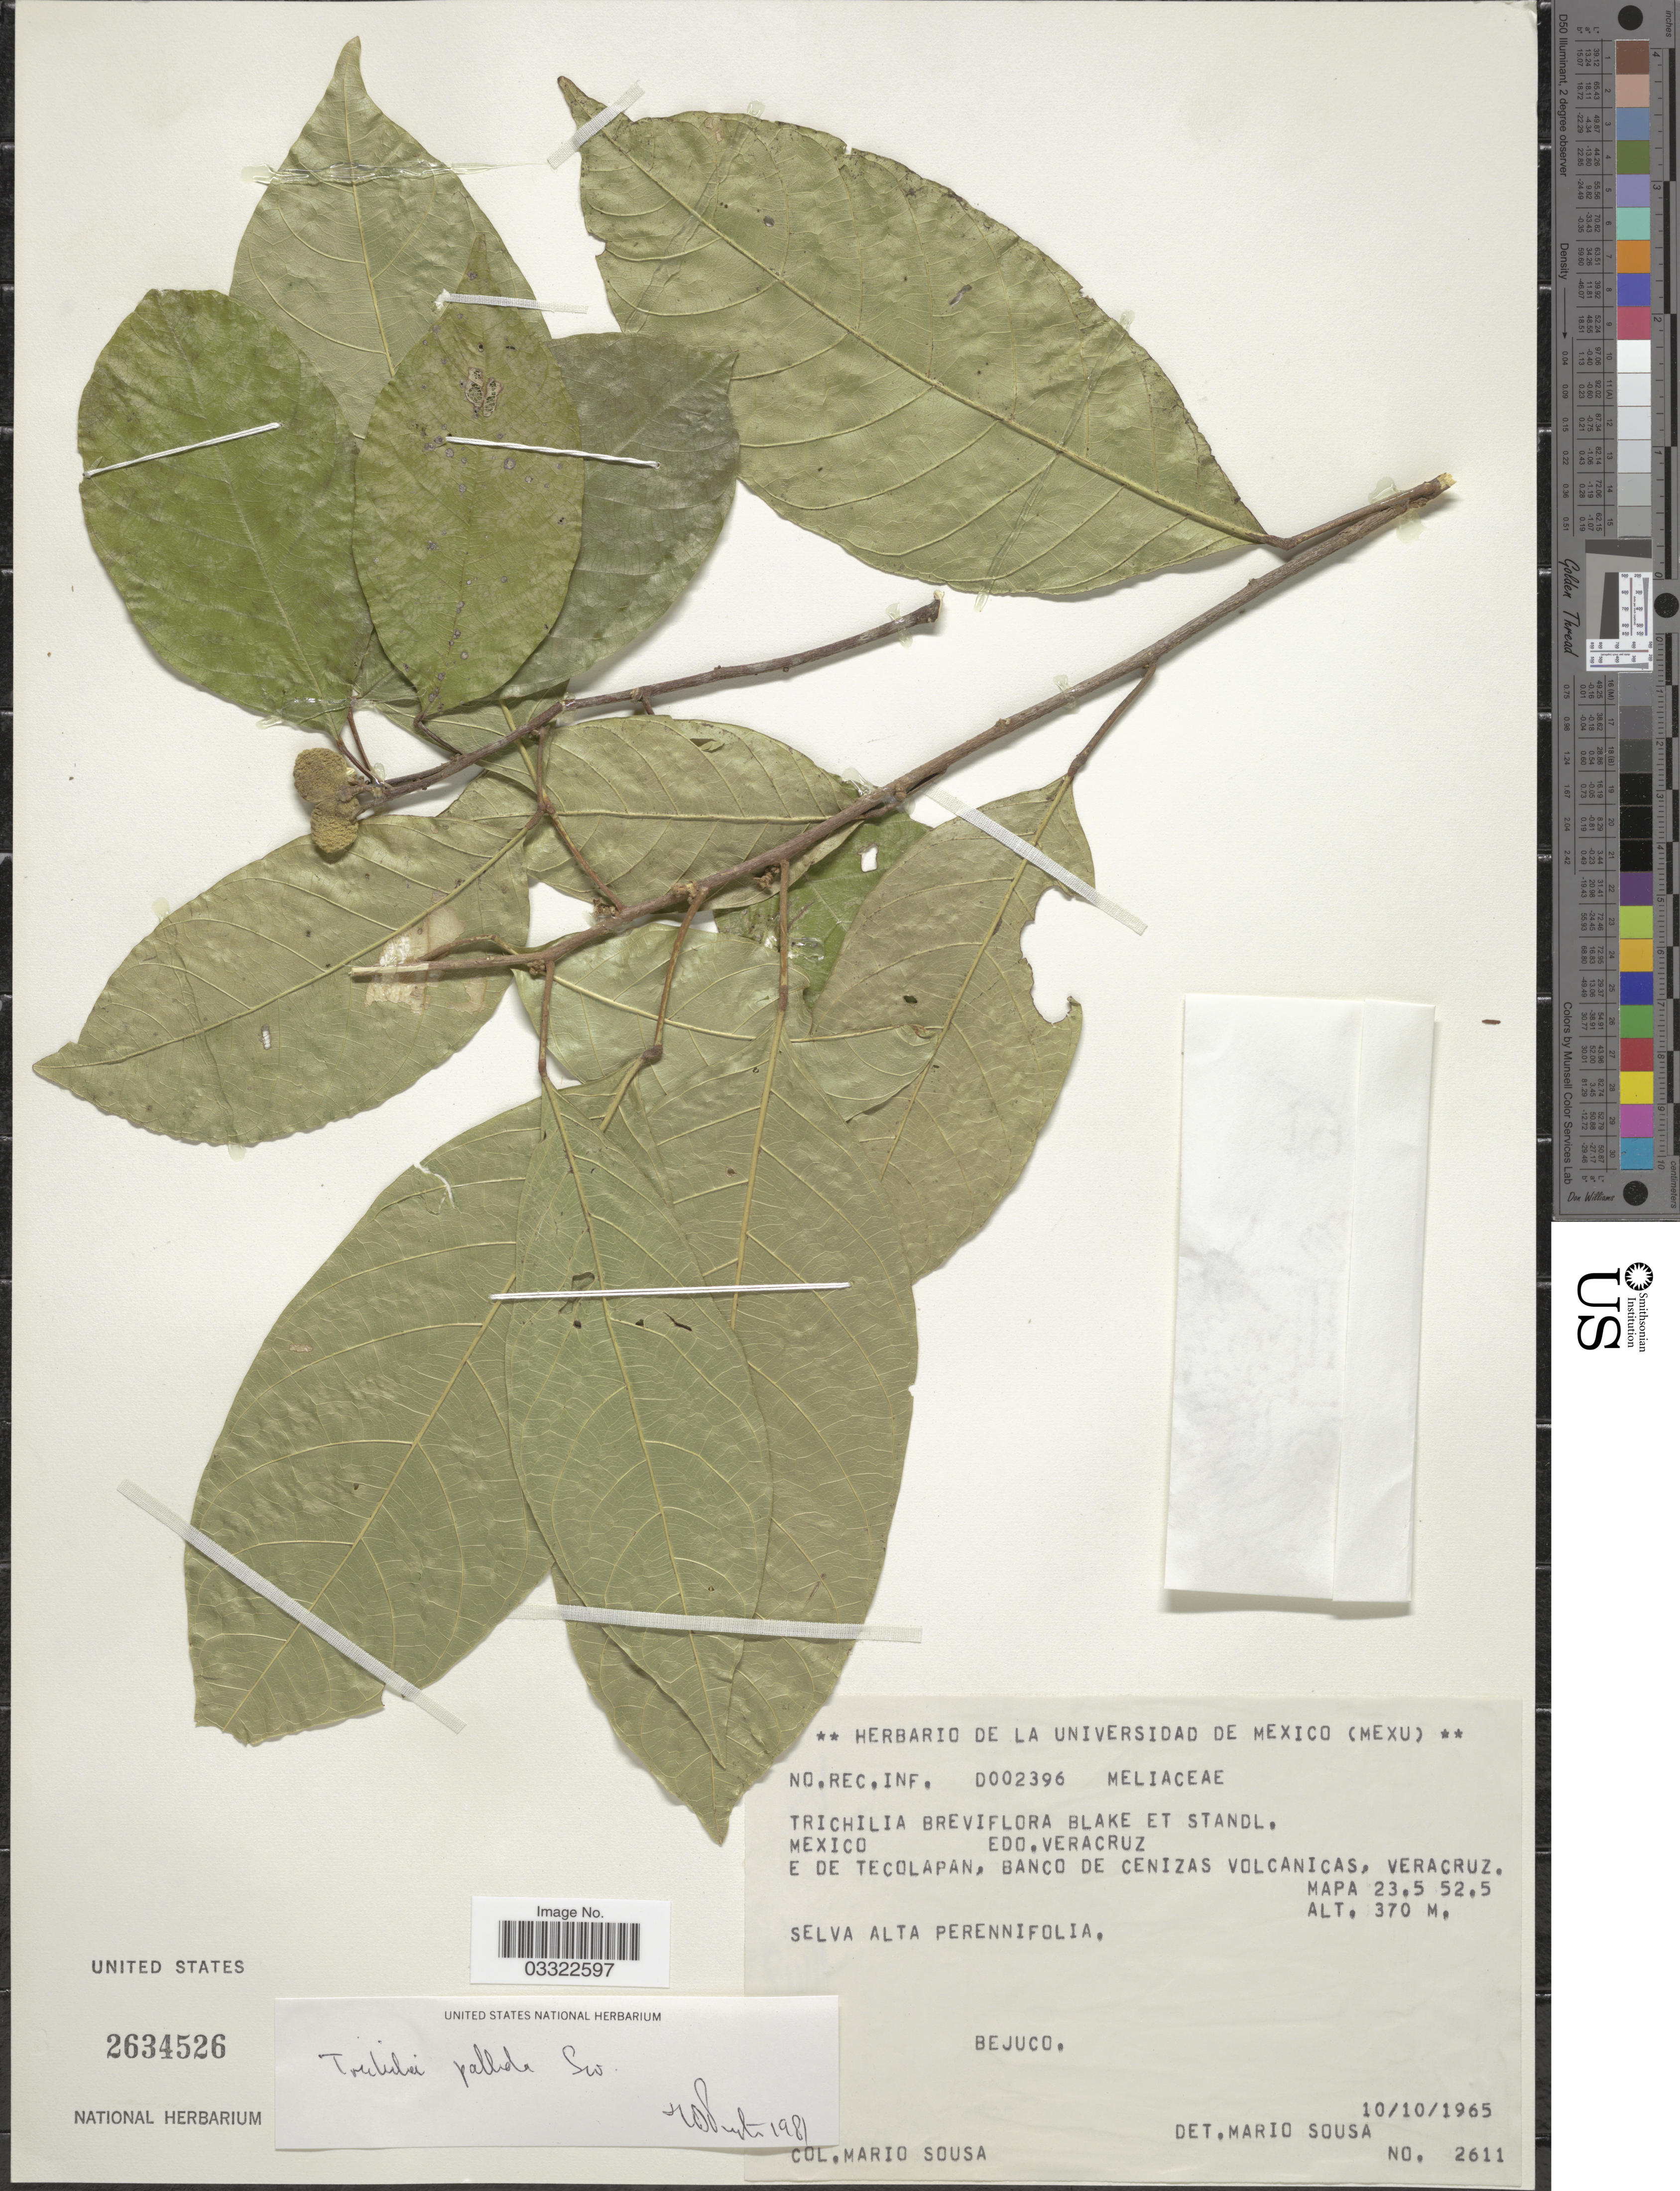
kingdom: Plantae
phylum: Tracheophyta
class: Magnoliopsida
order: Sapindales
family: Meliaceae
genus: Trichilia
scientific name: Trichilia pallida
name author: Sw.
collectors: M. Sousa S.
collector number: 2611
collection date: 1965-10-10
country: Mexico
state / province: Veracruz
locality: Edo. Veracruz. E de Tecolapan, Banco de Cenizas Volcanicas, Veracruz. Mapa 23.5 52.5.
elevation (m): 370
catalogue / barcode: US 2634526